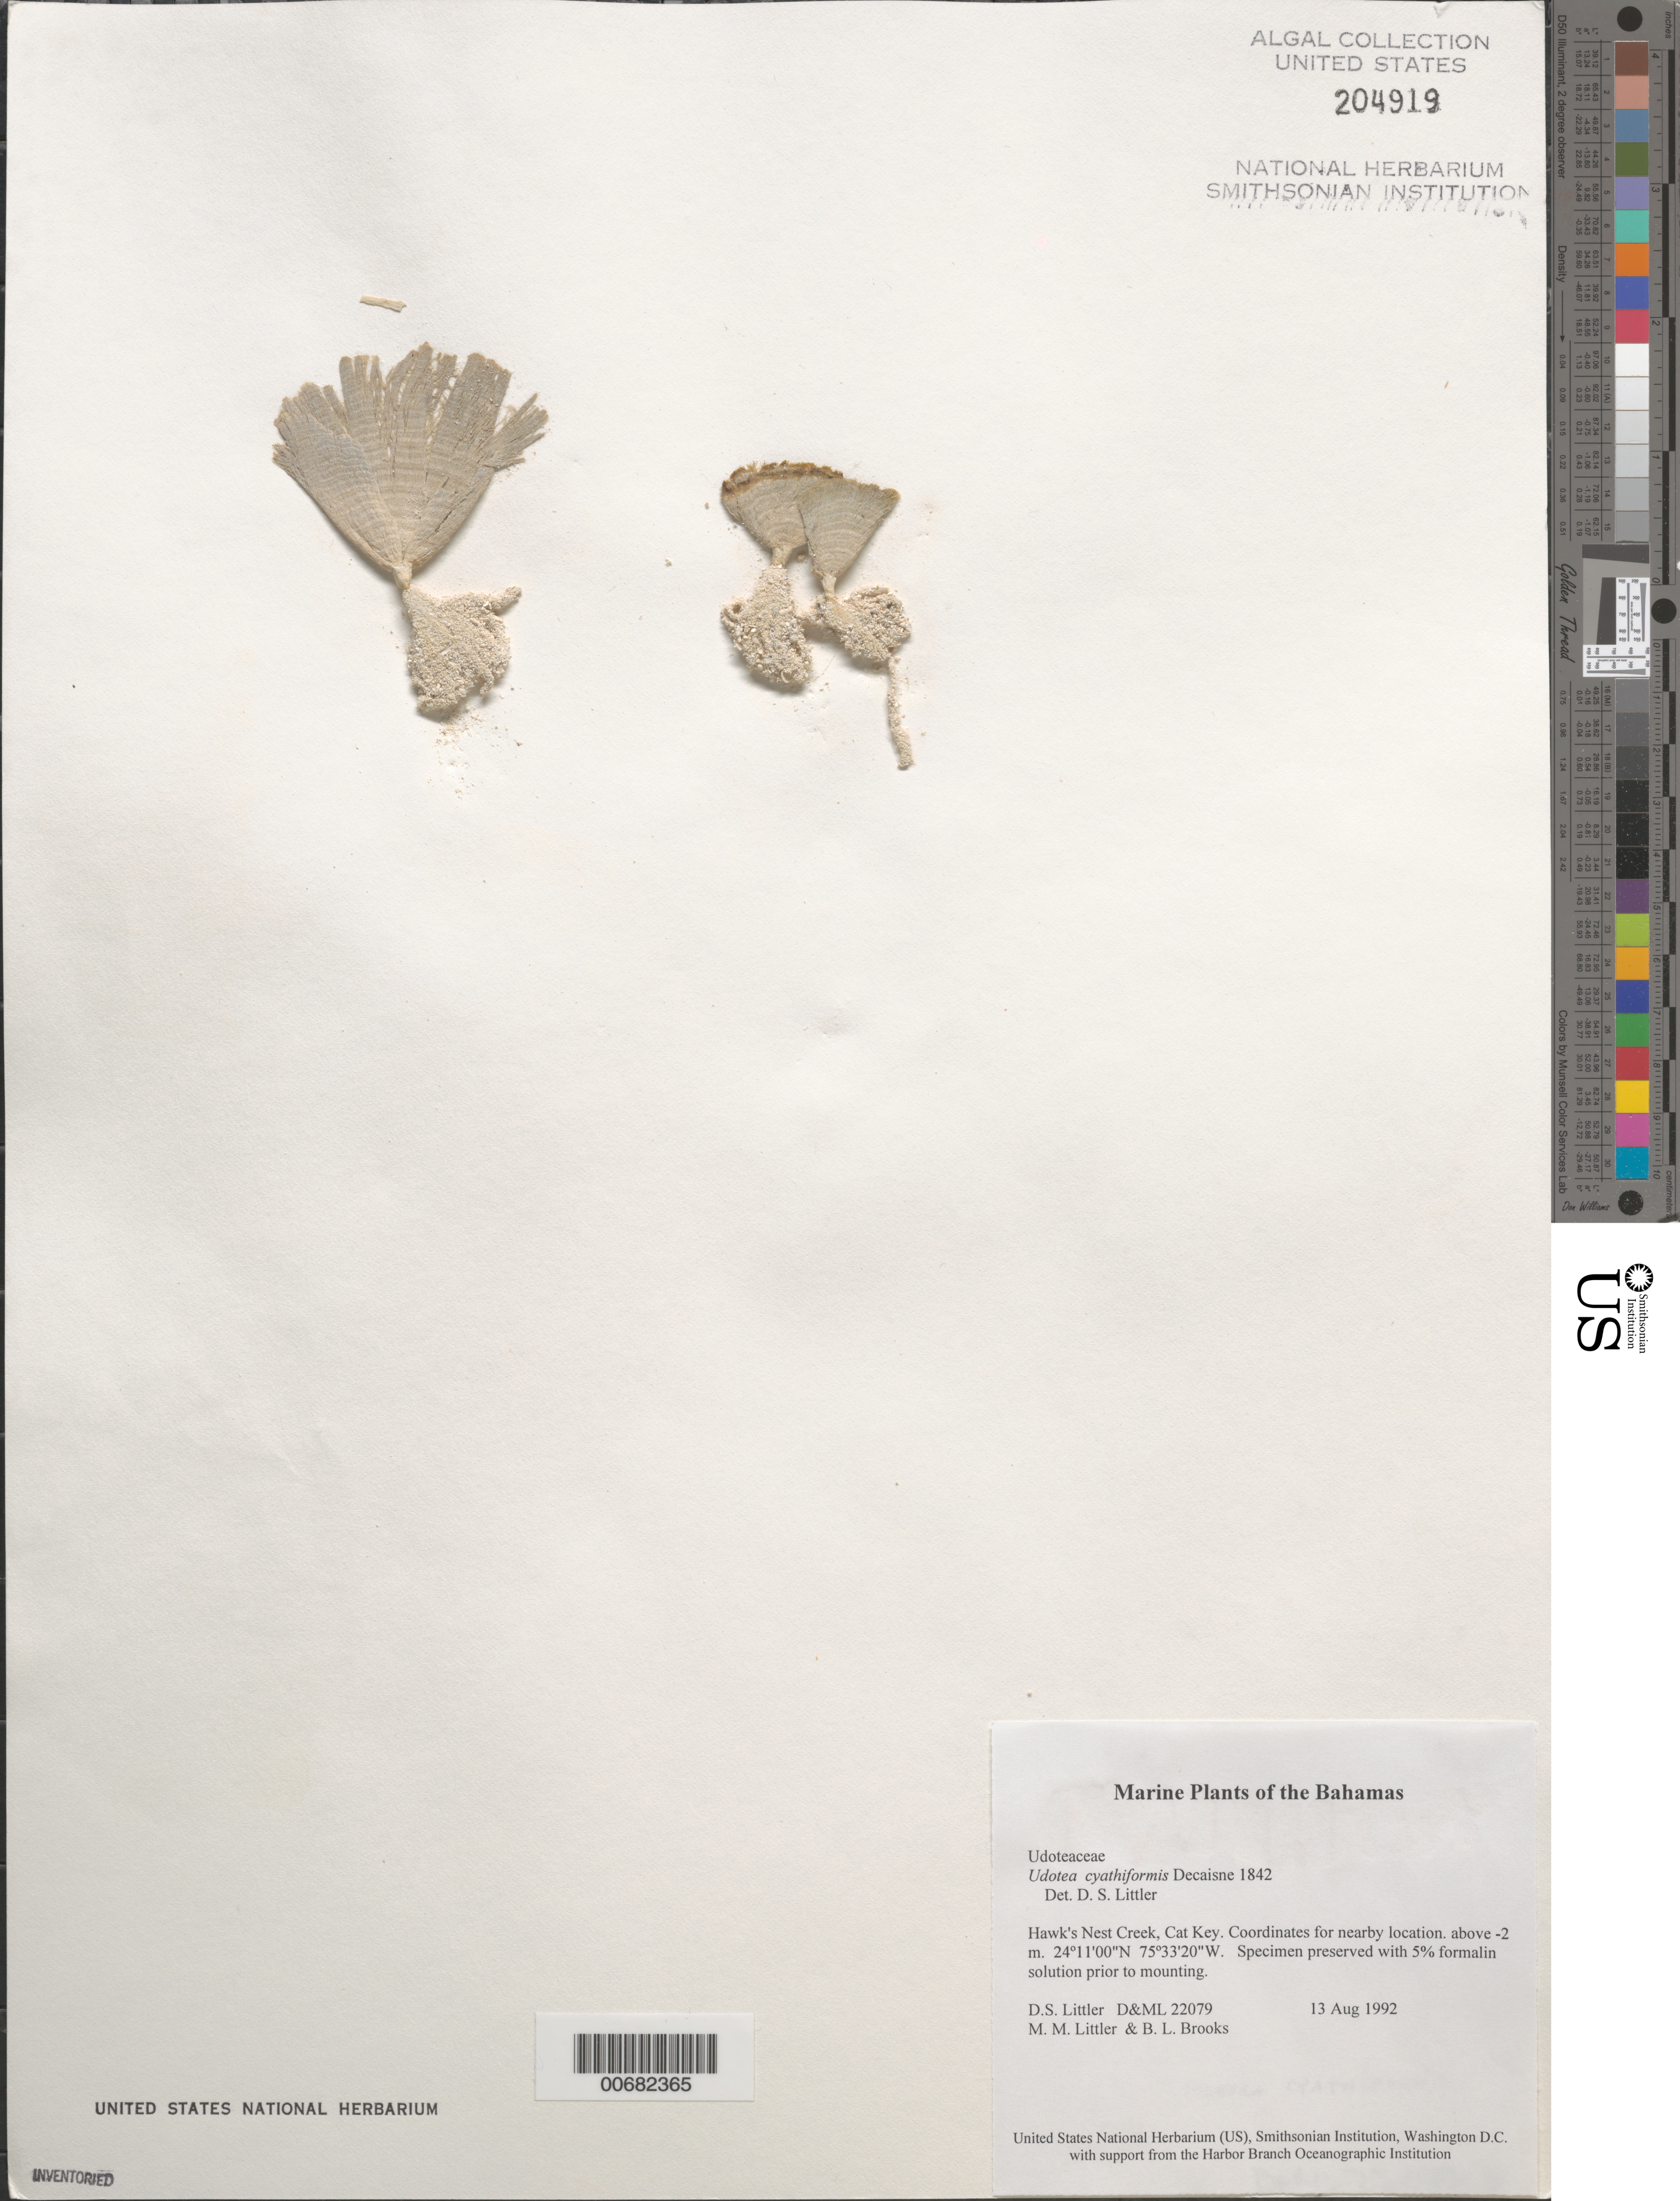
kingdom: Plantae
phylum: Chlorophyta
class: Ulvophyceae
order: Bryopsidales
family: Udoteaceae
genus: Udotea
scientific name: Udotea cyathiformis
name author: Decne.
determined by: Littler, D. S.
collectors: D. S. Littler, M. M. Littler & B. Brooks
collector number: D&ML 22079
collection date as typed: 13 Aug 1992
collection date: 1992-08-13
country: Bahamas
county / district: Cat Island District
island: Cat Island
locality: Hawk's Nest Creek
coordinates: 24 11' 00" N, 75 33' 20" W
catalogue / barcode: US 204919